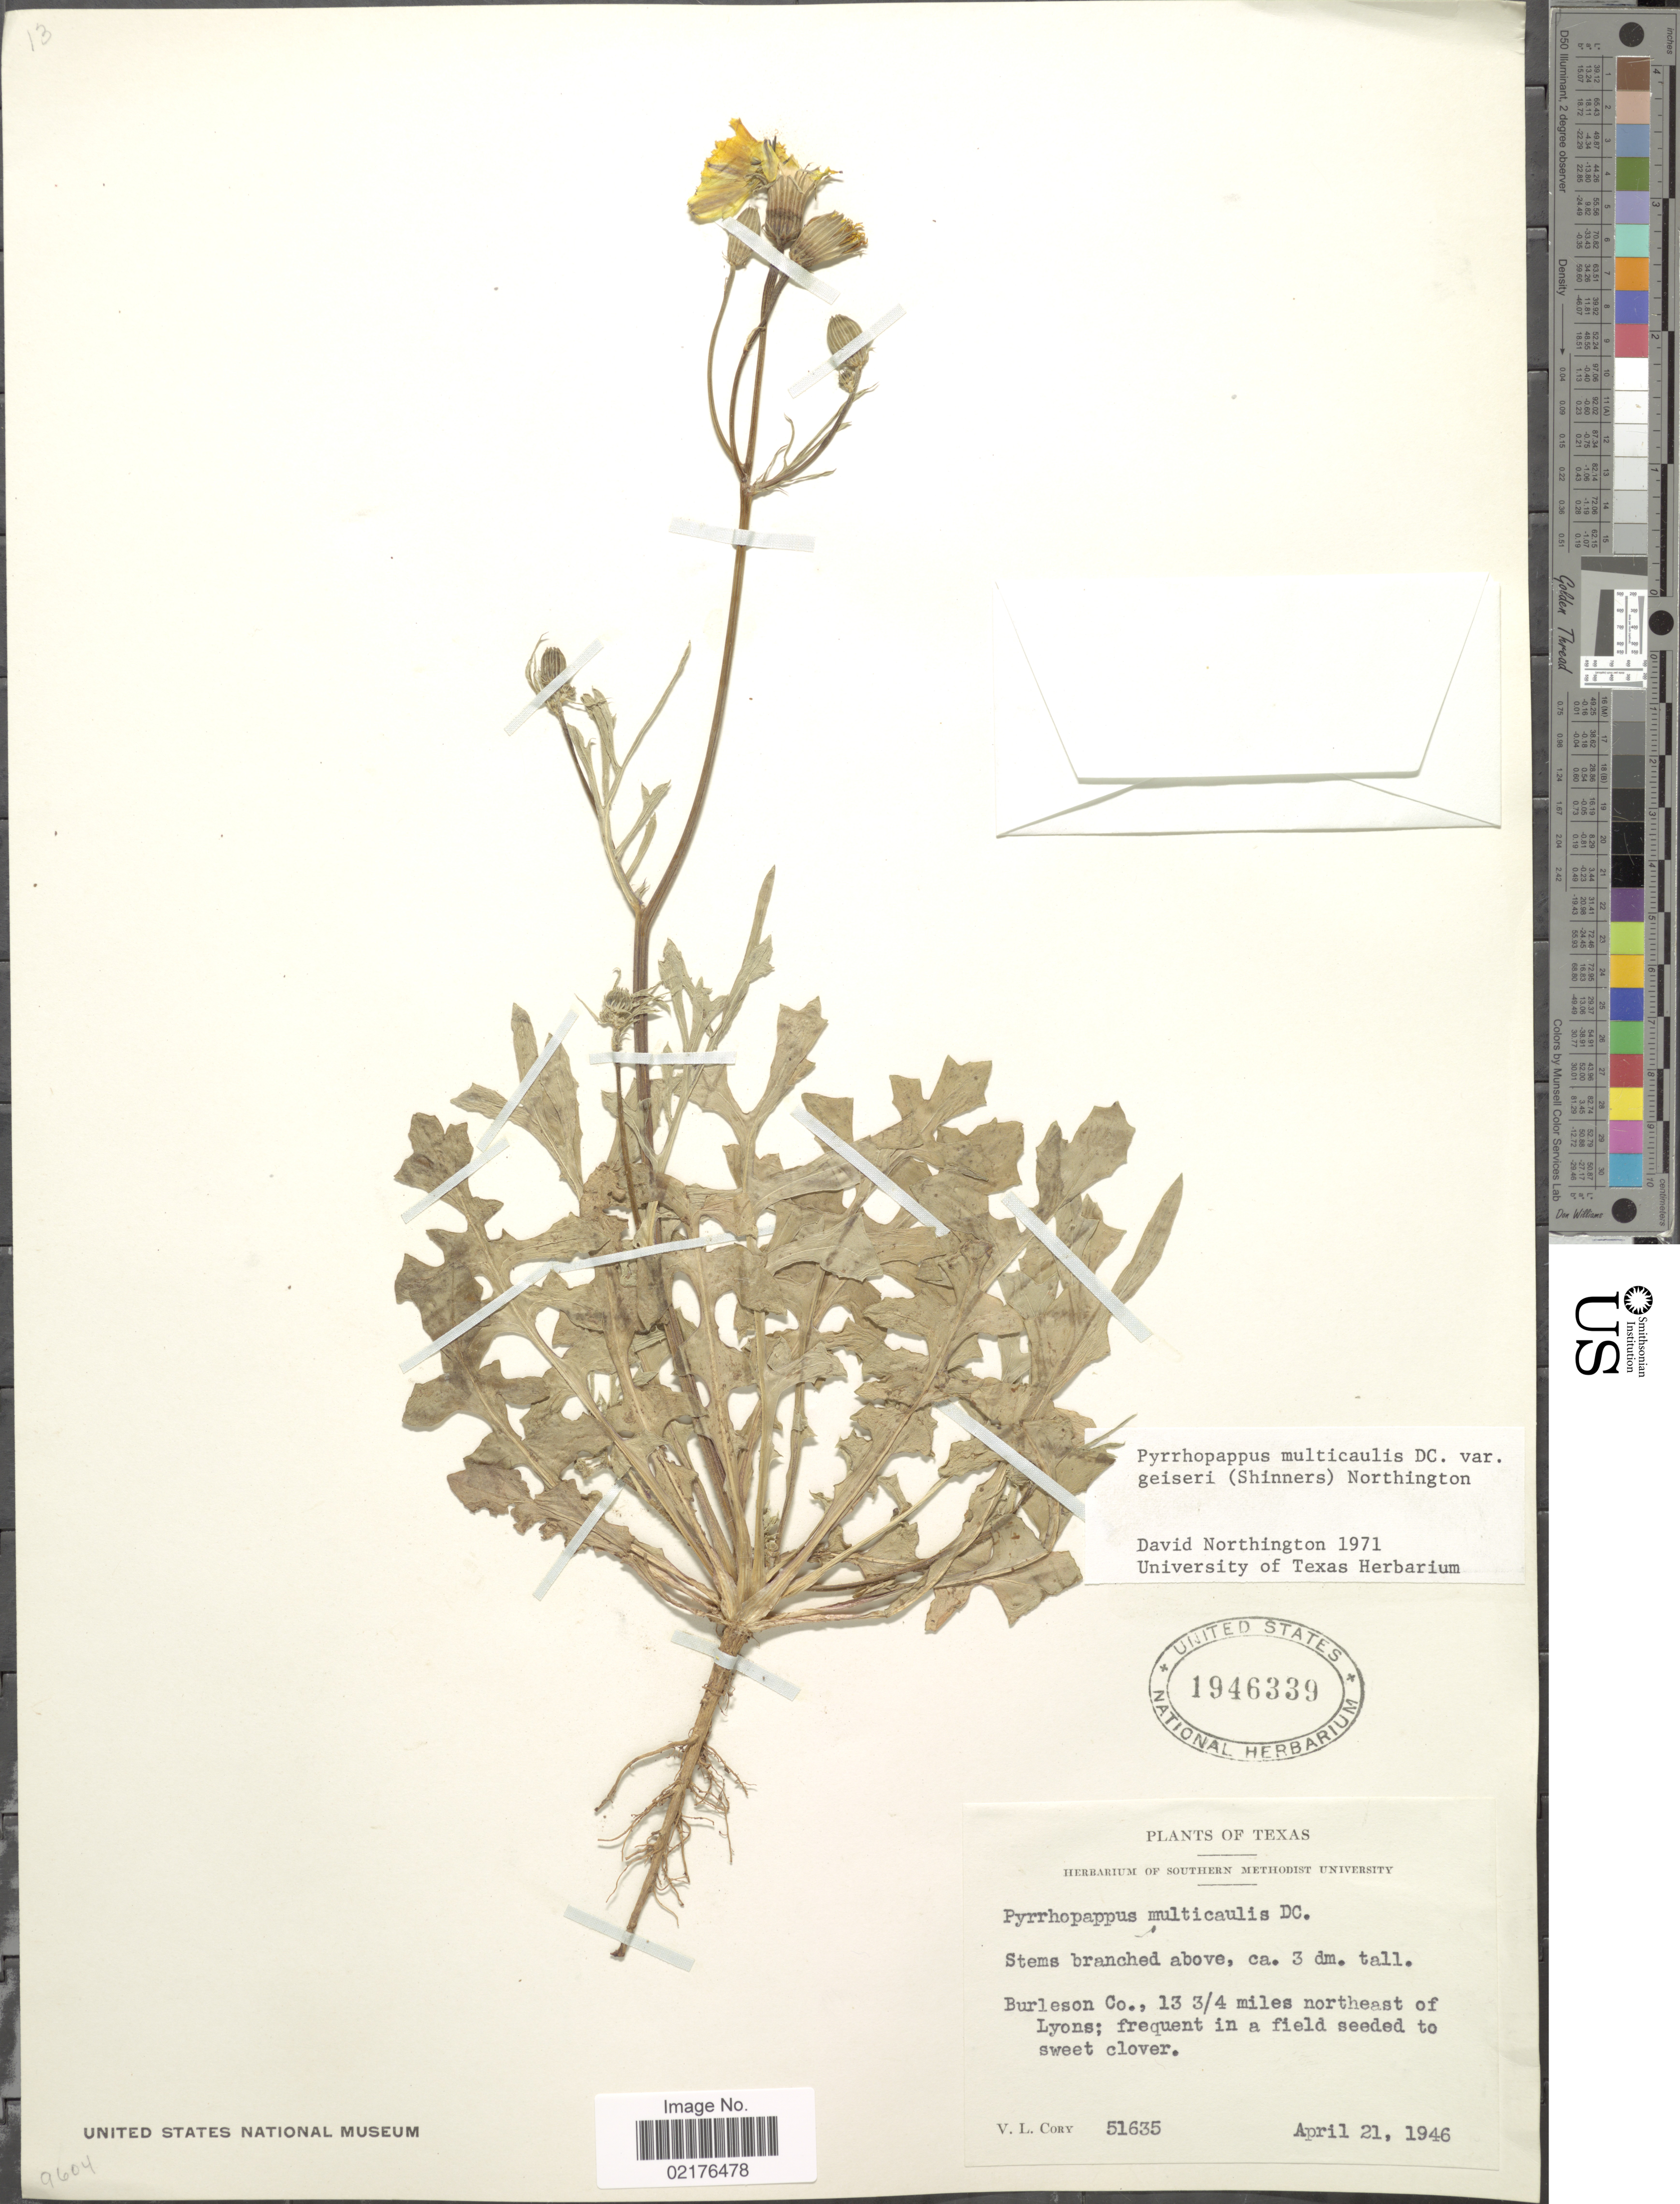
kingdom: Plantae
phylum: Tracheophyta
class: Magnoliopsida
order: Asterales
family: Asteraceae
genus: Pyrrhopappus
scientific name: Pyrrhopappus pauciflorus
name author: (D. Don) DC.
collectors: V. Cory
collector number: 51635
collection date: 1946-04-21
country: United States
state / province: Texas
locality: Burleson Co., 3¾ miles northeast of Lyons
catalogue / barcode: US 1946339